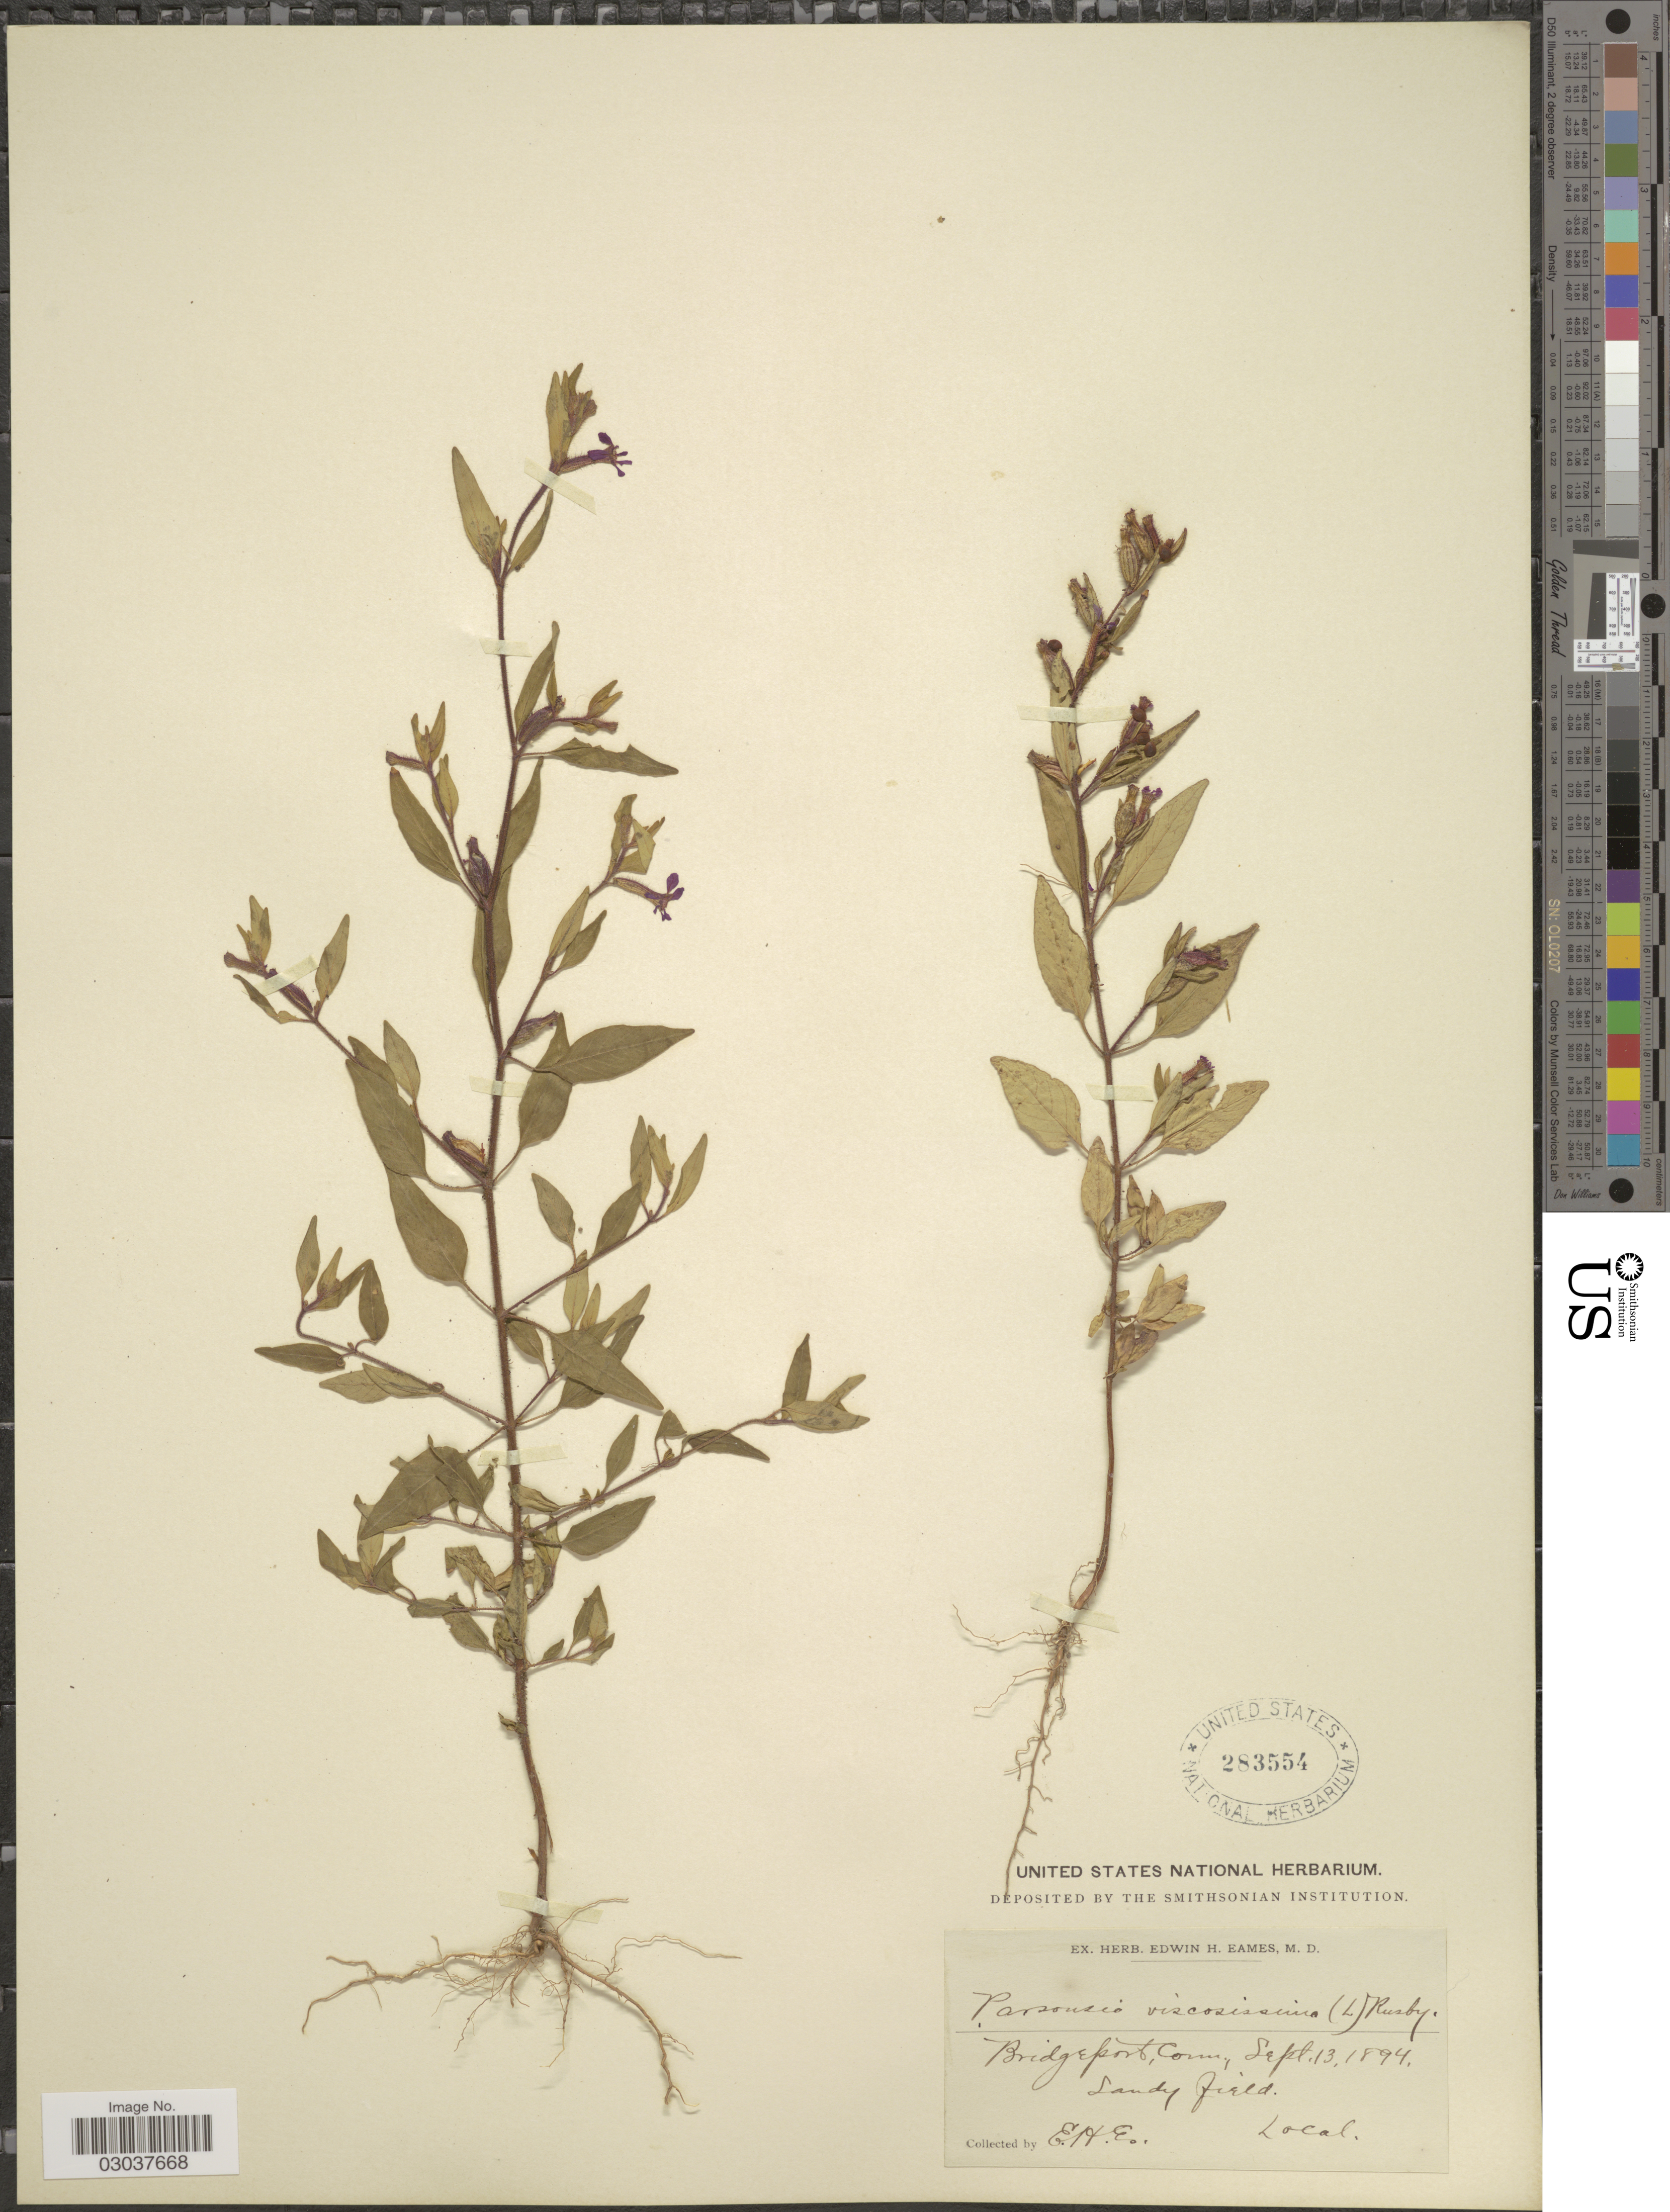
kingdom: Plantae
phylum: Tracheophyta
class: Magnoliopsida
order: Myrtales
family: Lythraceae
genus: Cuphea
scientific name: Cuphea petiolata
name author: Pohl ex Koehne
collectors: E. H. Eames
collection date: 1894-09-13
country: United States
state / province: Connecticut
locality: Bridgeport. Conn. Sandy field.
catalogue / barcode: US 283554